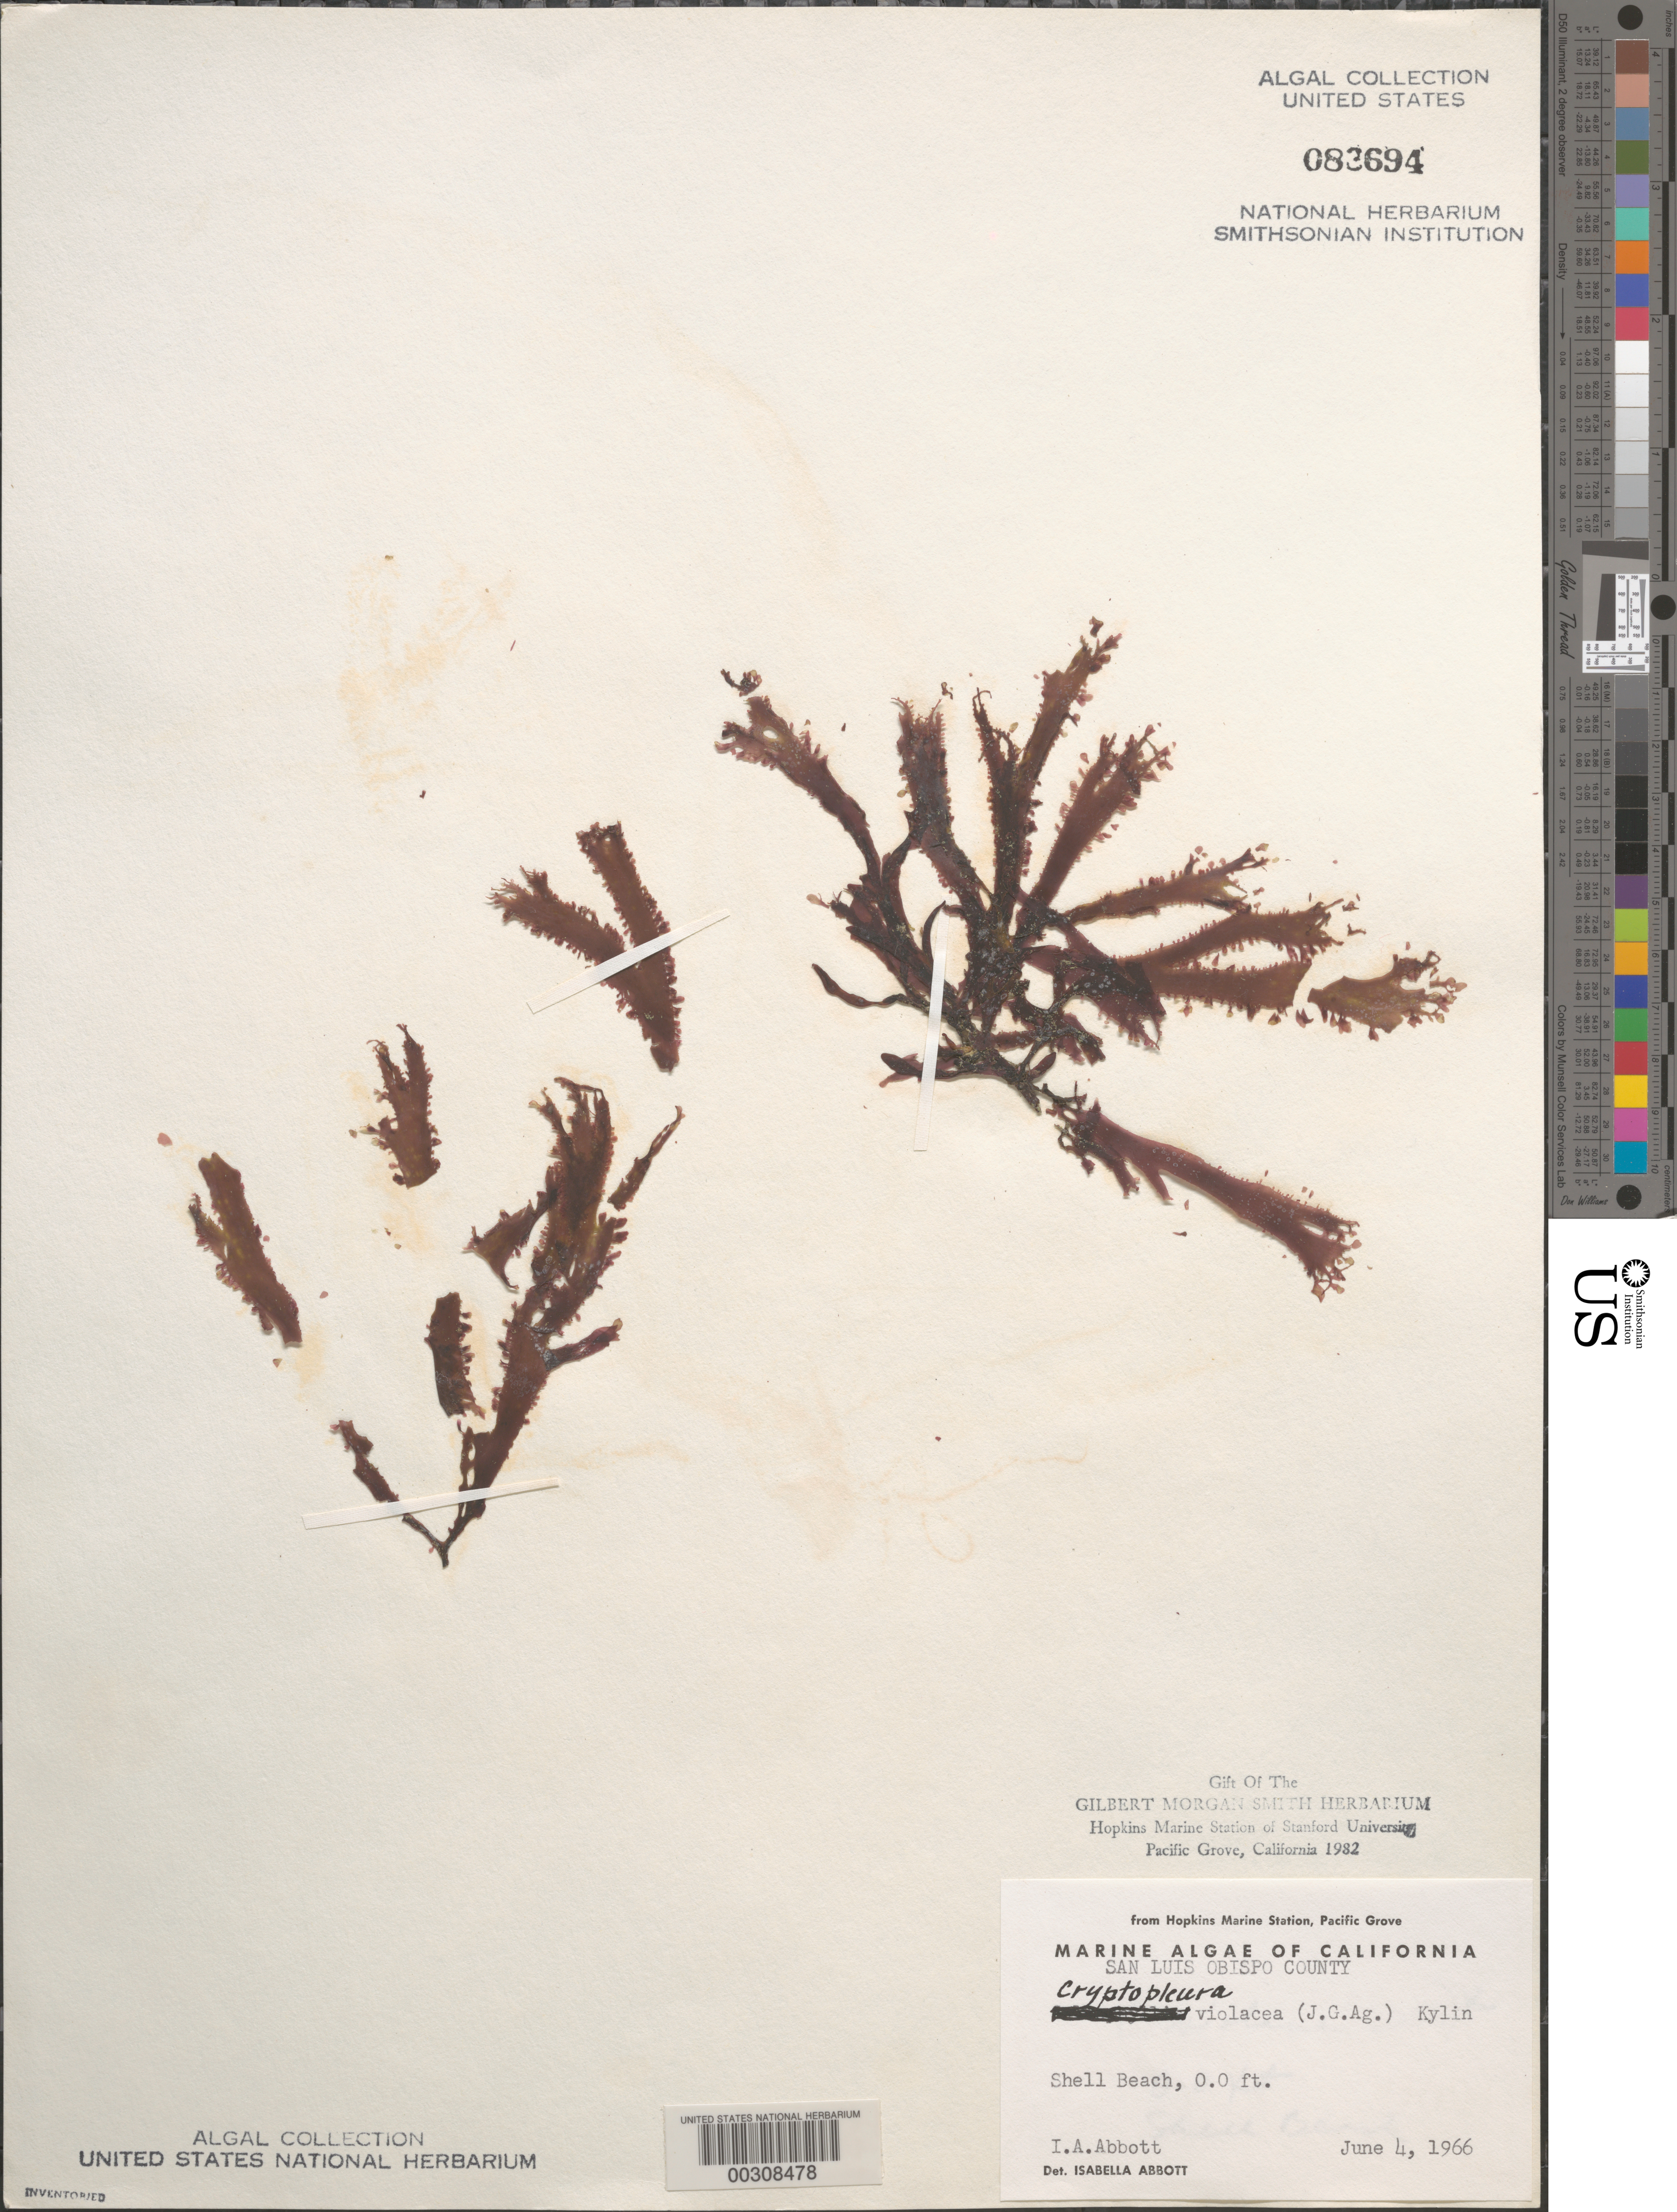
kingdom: Plantae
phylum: Rhodophyta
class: Florideophyceae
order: Ceramiales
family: Delesseriaceae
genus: Cryptopleura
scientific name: Cryptopleura violacea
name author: (J. Ag.) Kylin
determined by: Abbott, Isabella A.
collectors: I. A. Abbott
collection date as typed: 04 Jun 1966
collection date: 1966-06-04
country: United States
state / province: California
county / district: San Luis Obispo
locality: Shell Beach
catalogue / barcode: US 83694